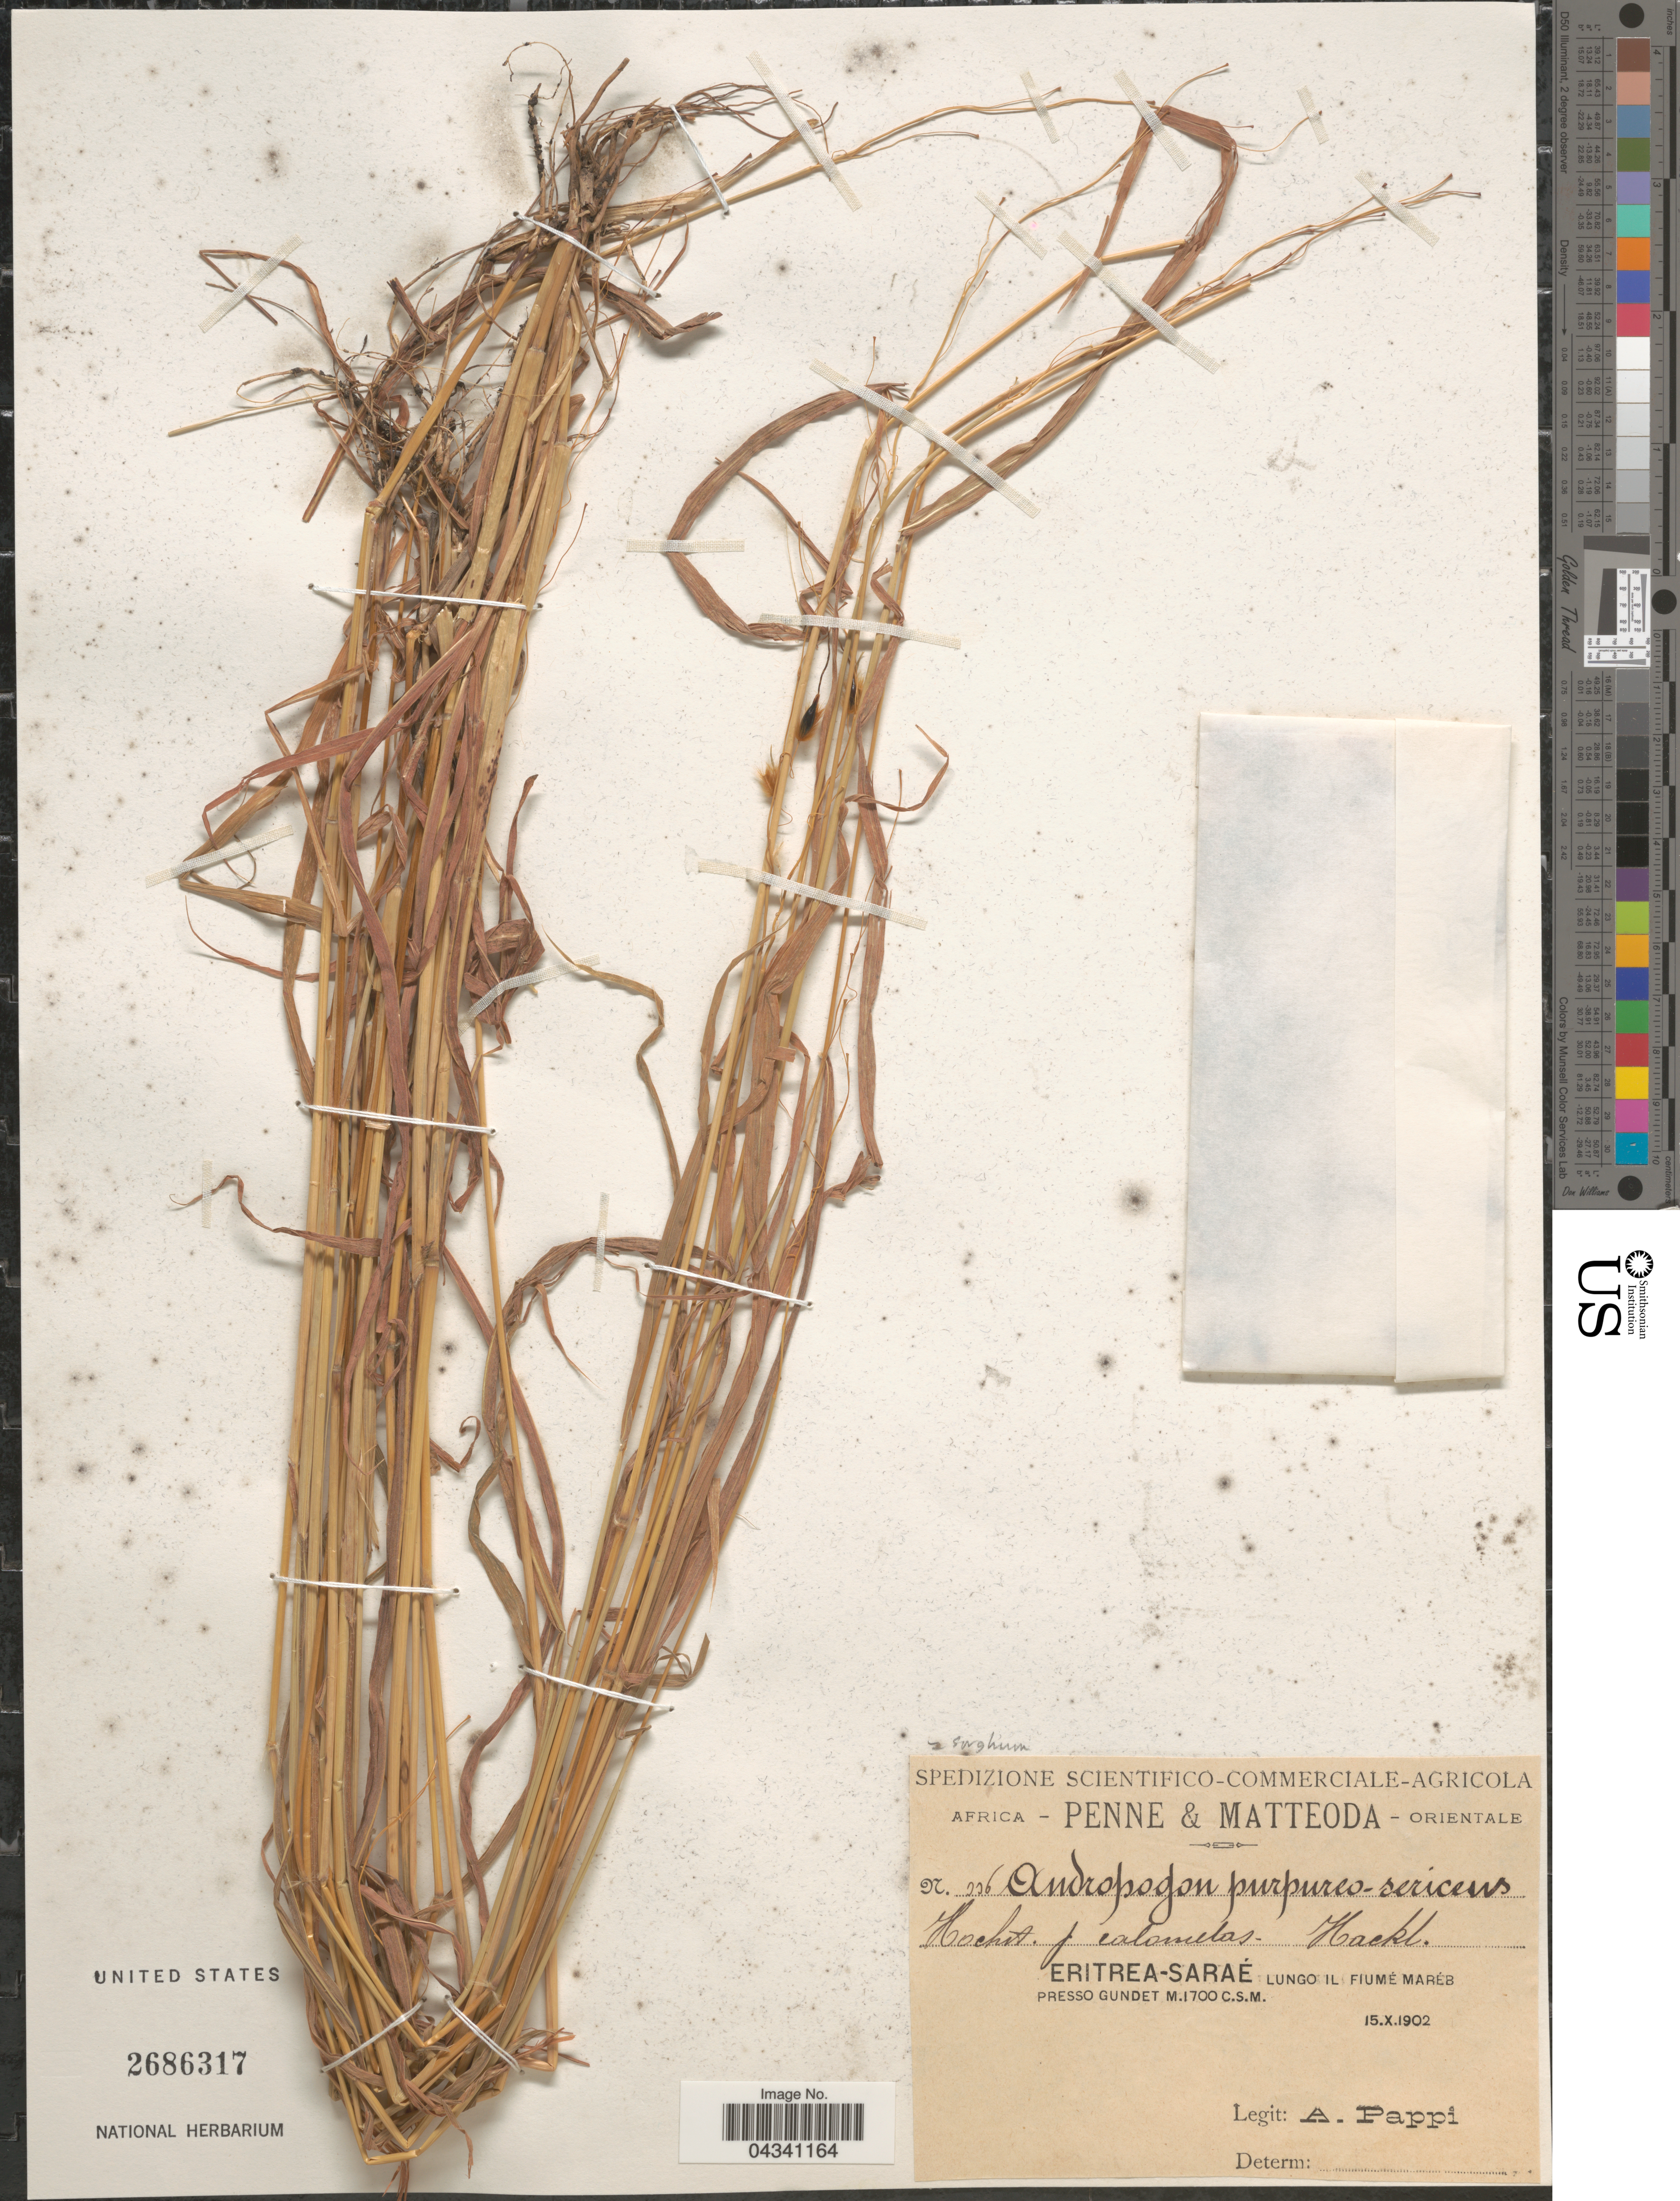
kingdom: Plantae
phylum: Tracheophyta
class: Liliopsida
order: Poales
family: Poaceae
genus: Sorghum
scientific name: Sorghum purpureosericeum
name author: (A. Rich.) Schweinf. & Asch.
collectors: A. Pappi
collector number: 336*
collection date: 1902-10-15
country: Eritrea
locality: Africa Orientale. Eritrea-Saraé. Lungo il fiumé Marés presso Gundet.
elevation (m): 1700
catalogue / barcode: US 2686317